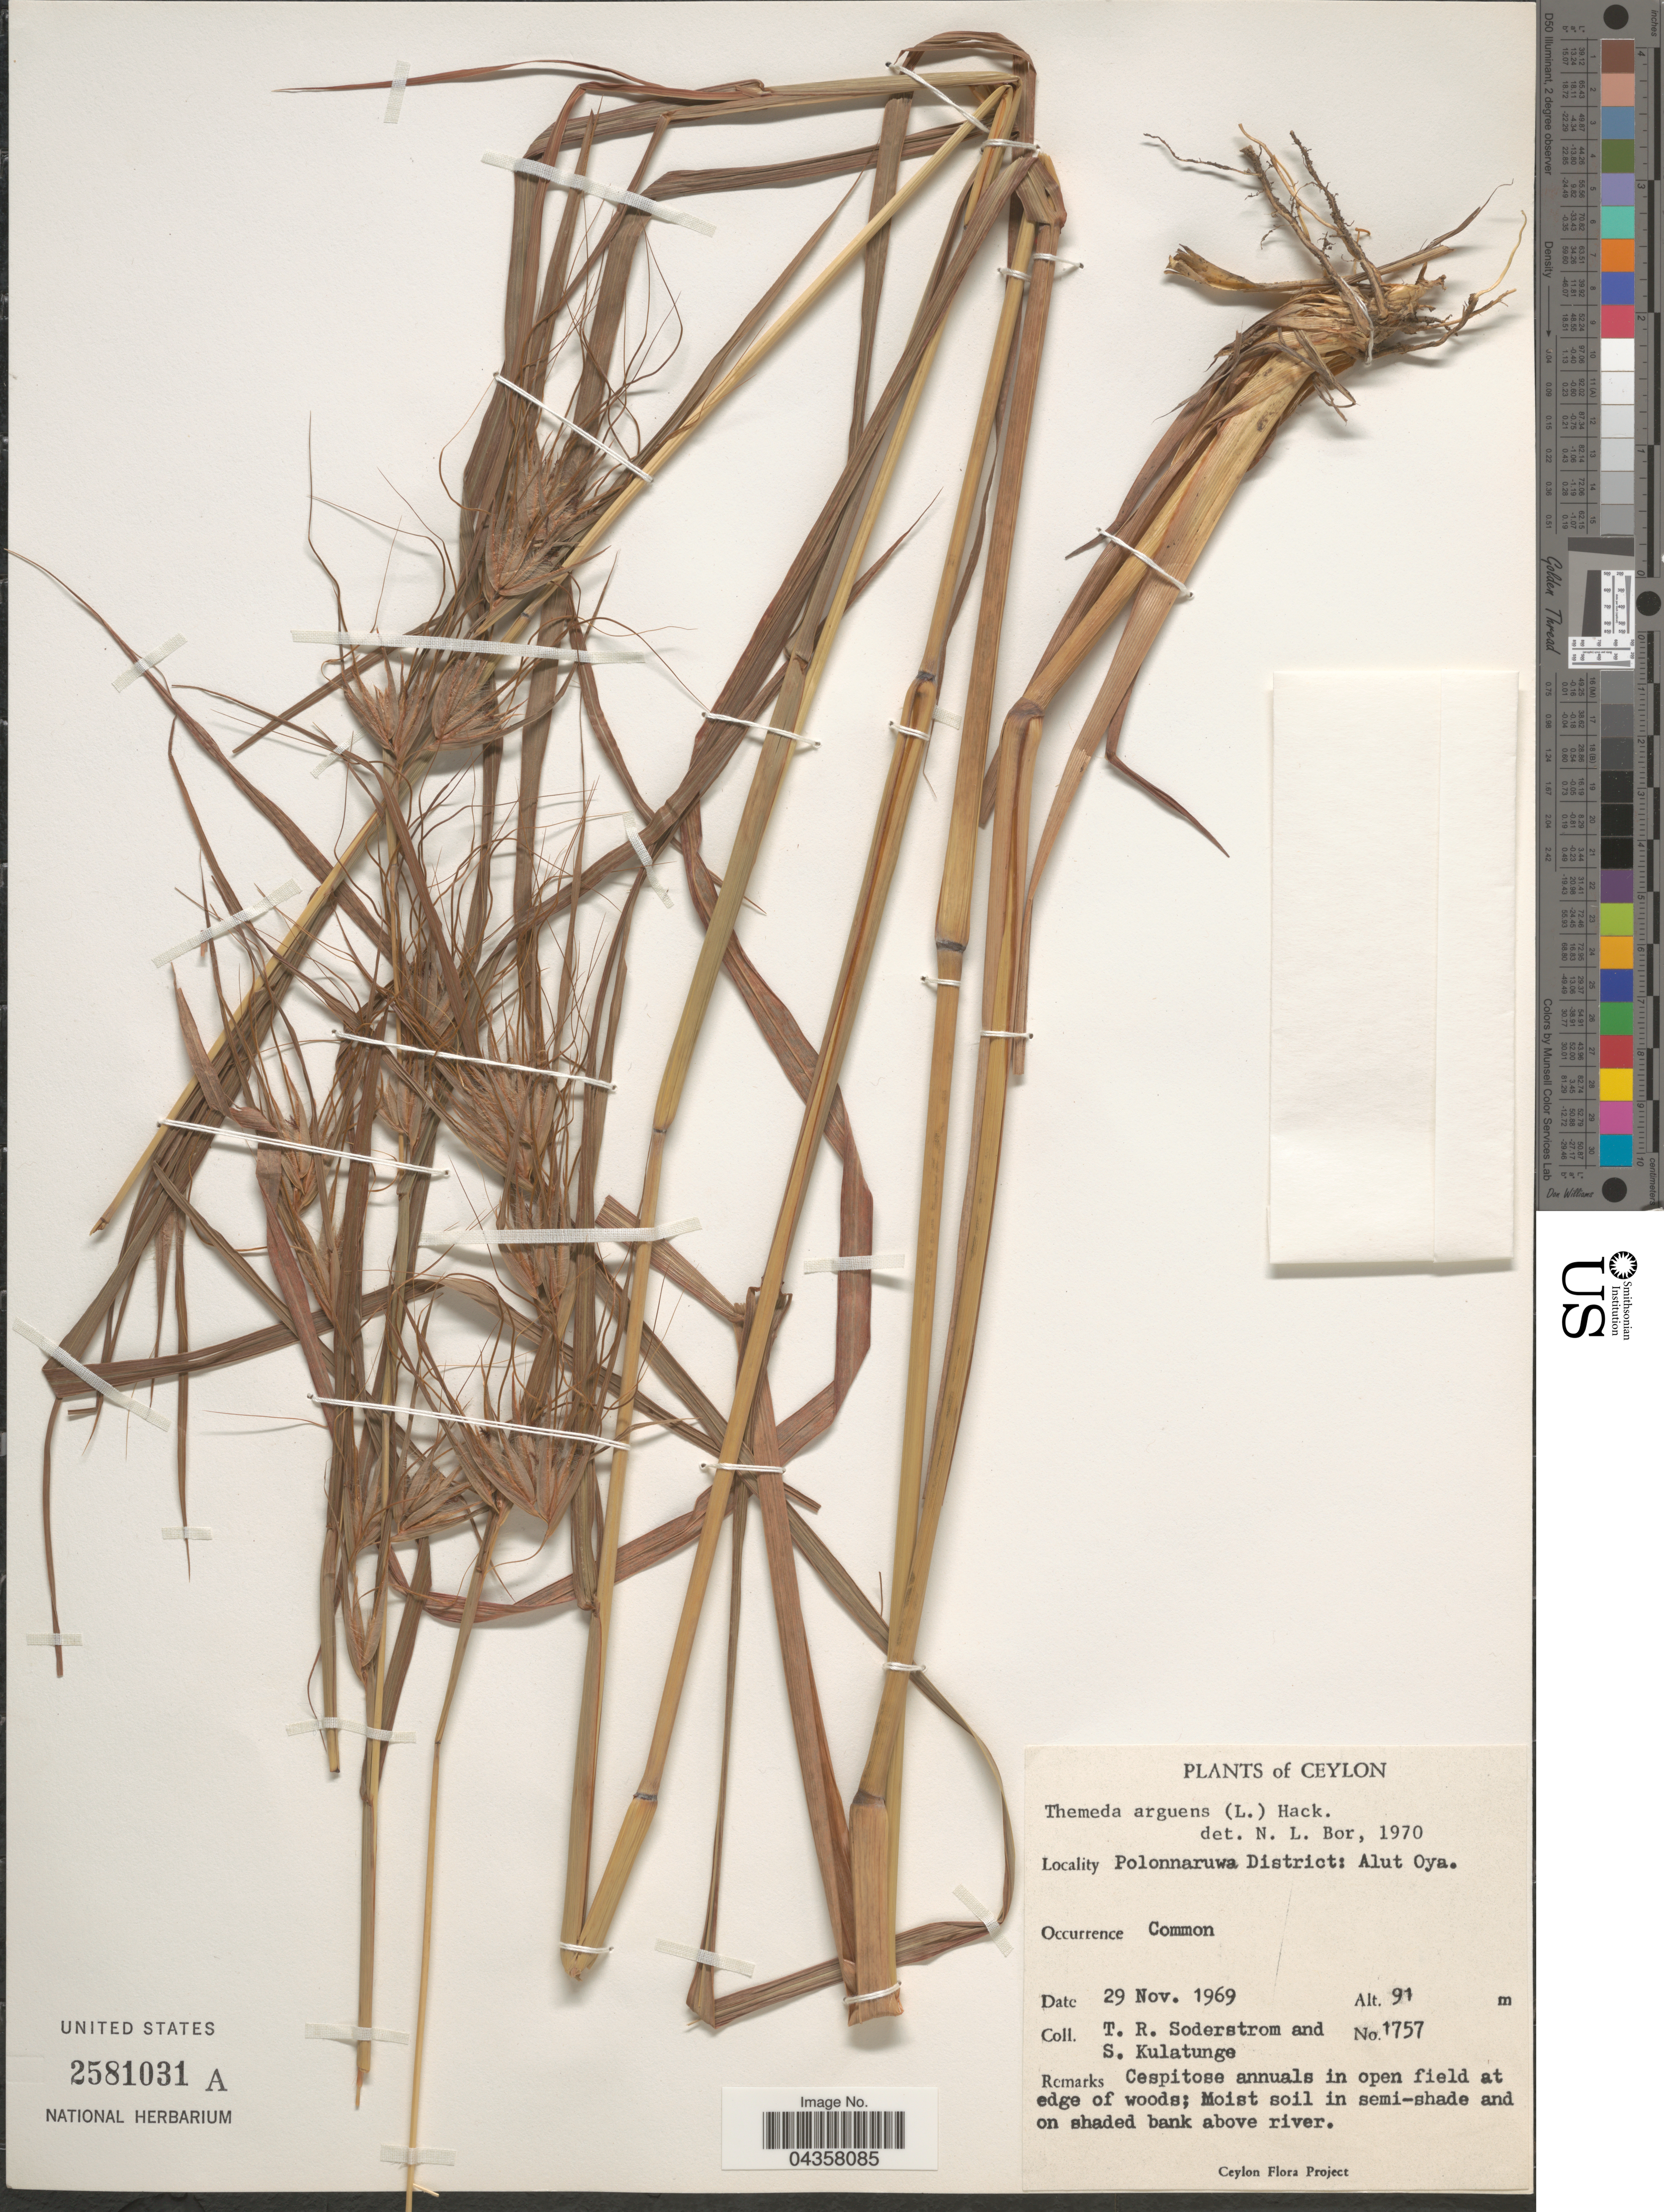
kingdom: Plantae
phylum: Tracheophyta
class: Liliopsida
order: Poales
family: Poaceae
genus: Themeda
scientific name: Themeda arguens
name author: (L.) Hack.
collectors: T. R. Soderstrom & S. Kulatunge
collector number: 1757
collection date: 1969-11-29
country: Sri Lanka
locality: Ceylon. Polonnaruwa District: Alut Oya.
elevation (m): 91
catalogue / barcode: US 2581031A